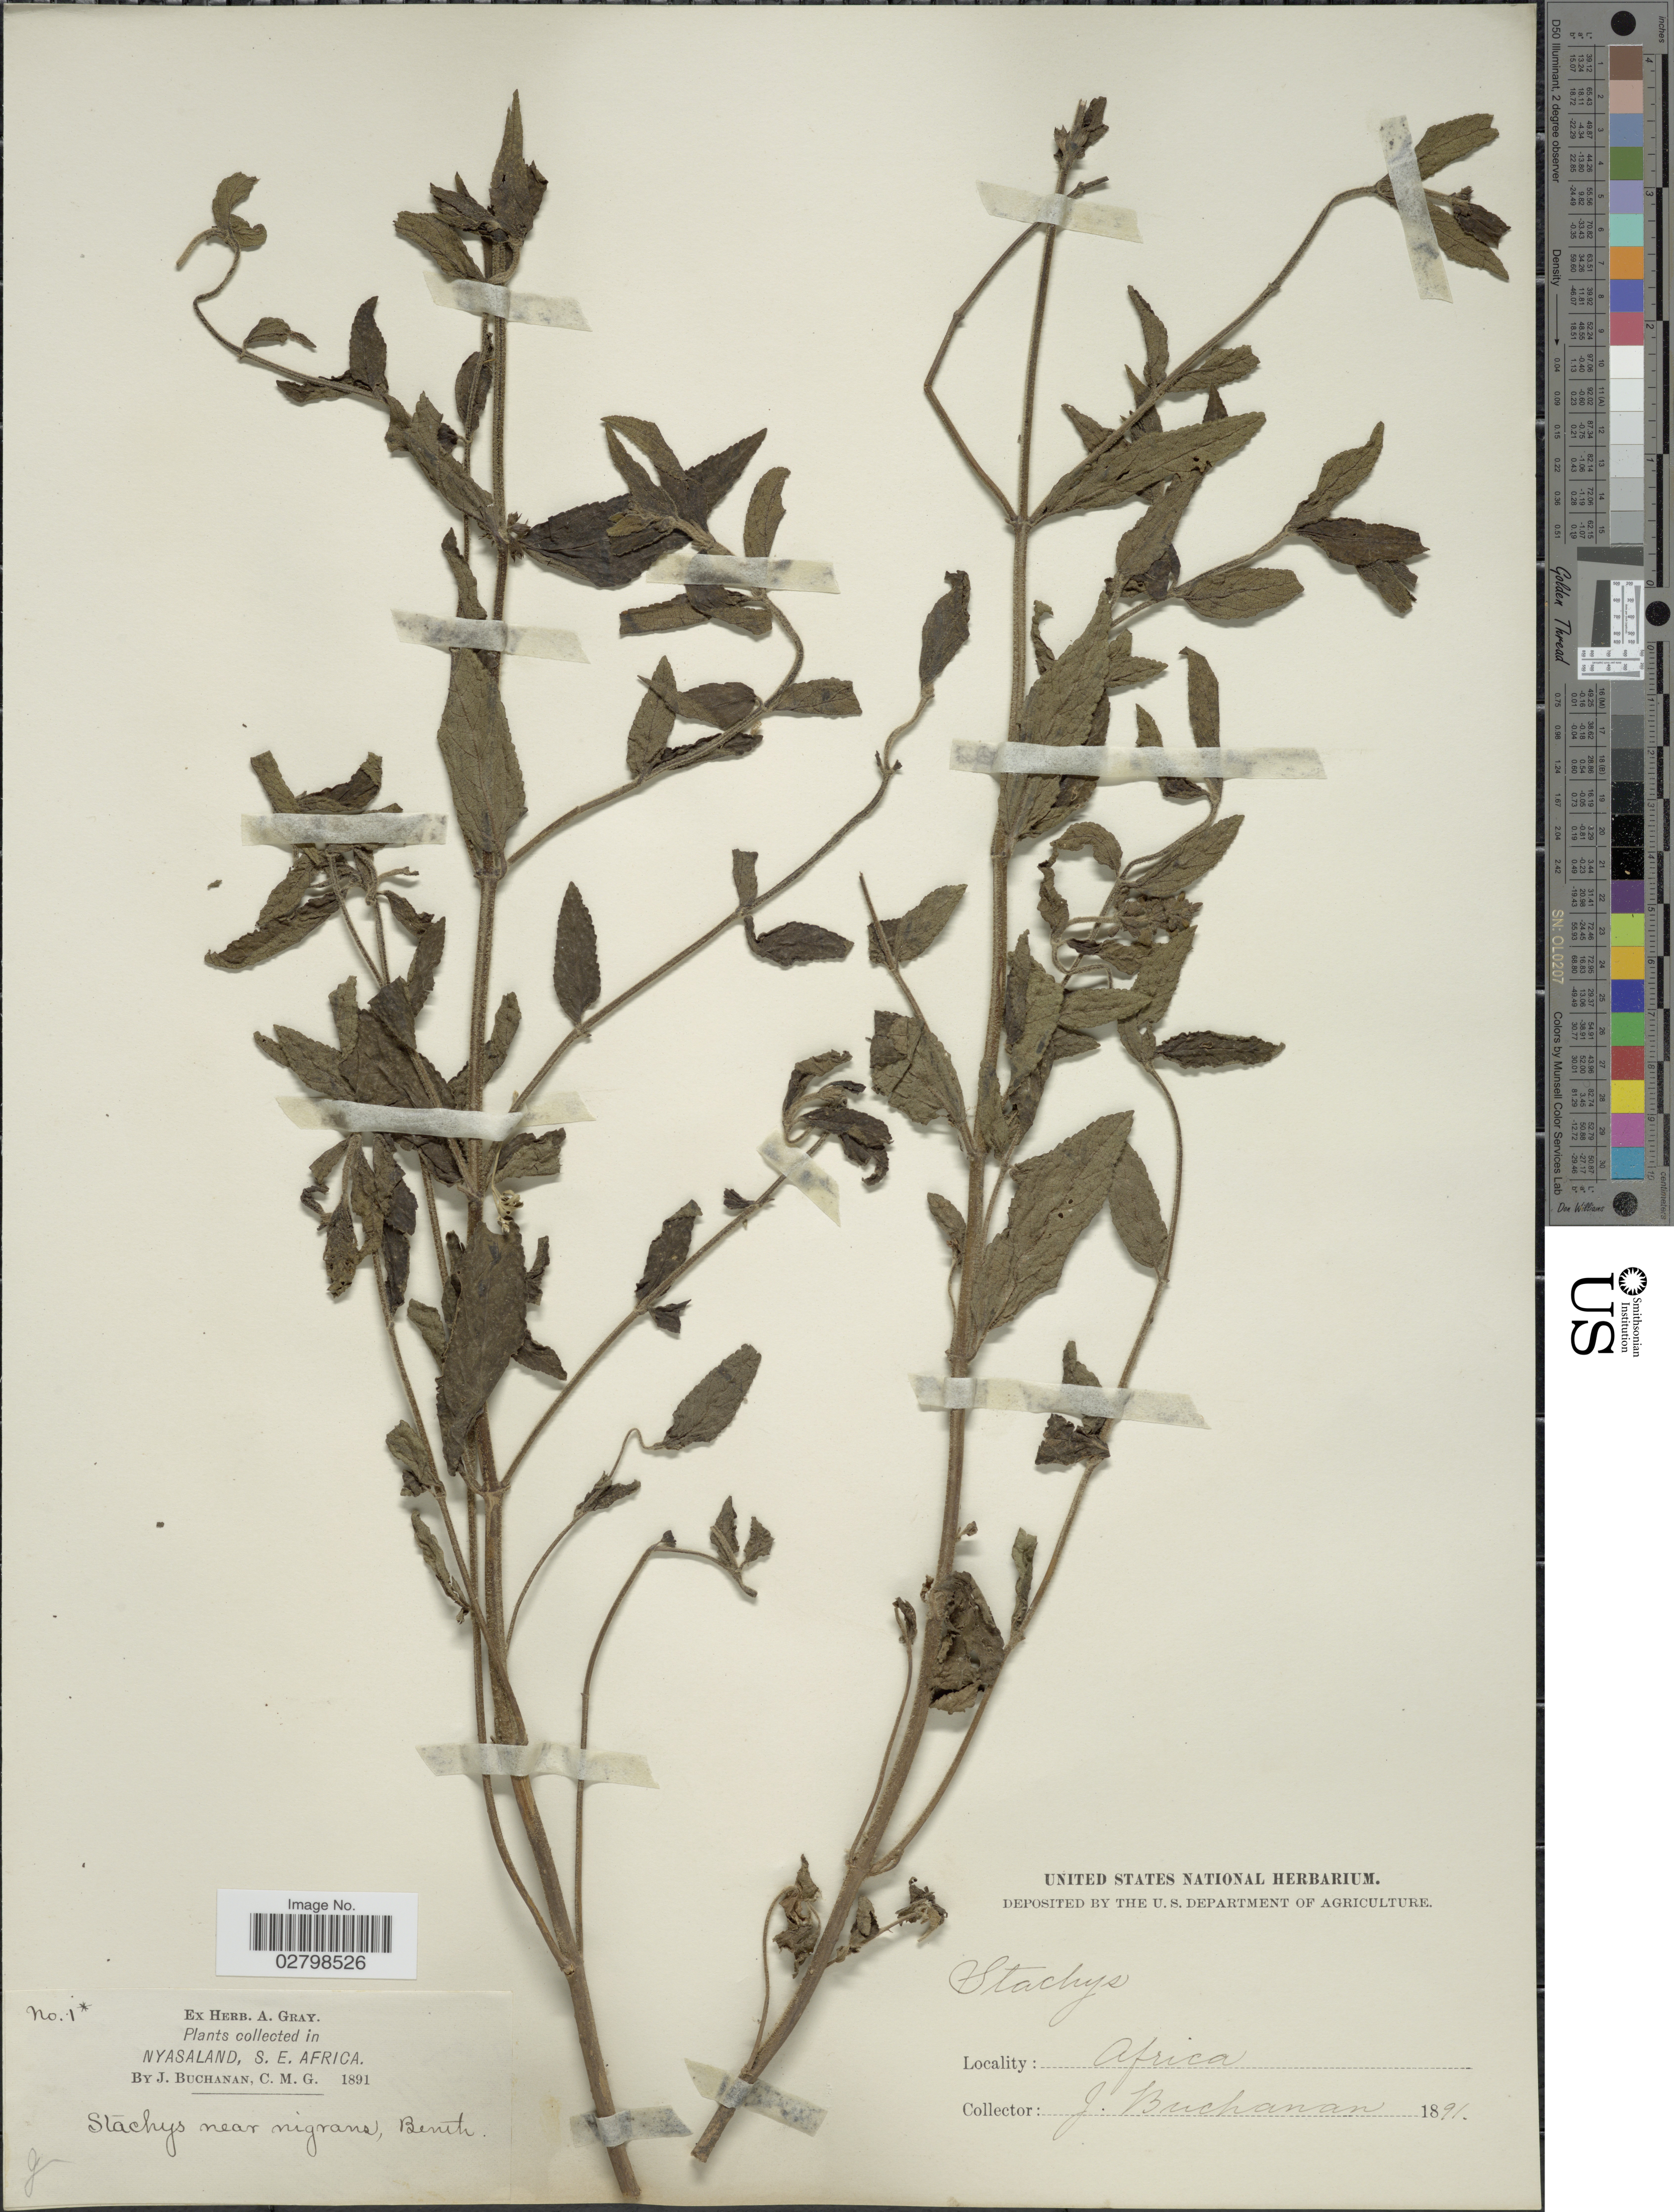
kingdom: Plantae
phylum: Tracheophyta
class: Magnoliopsida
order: Lamiales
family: Lamiaceae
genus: Stachys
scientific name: Stachys sp.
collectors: J. Buchanan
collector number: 1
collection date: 1891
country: Malawi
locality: Nyasaland, S. E. Africa.